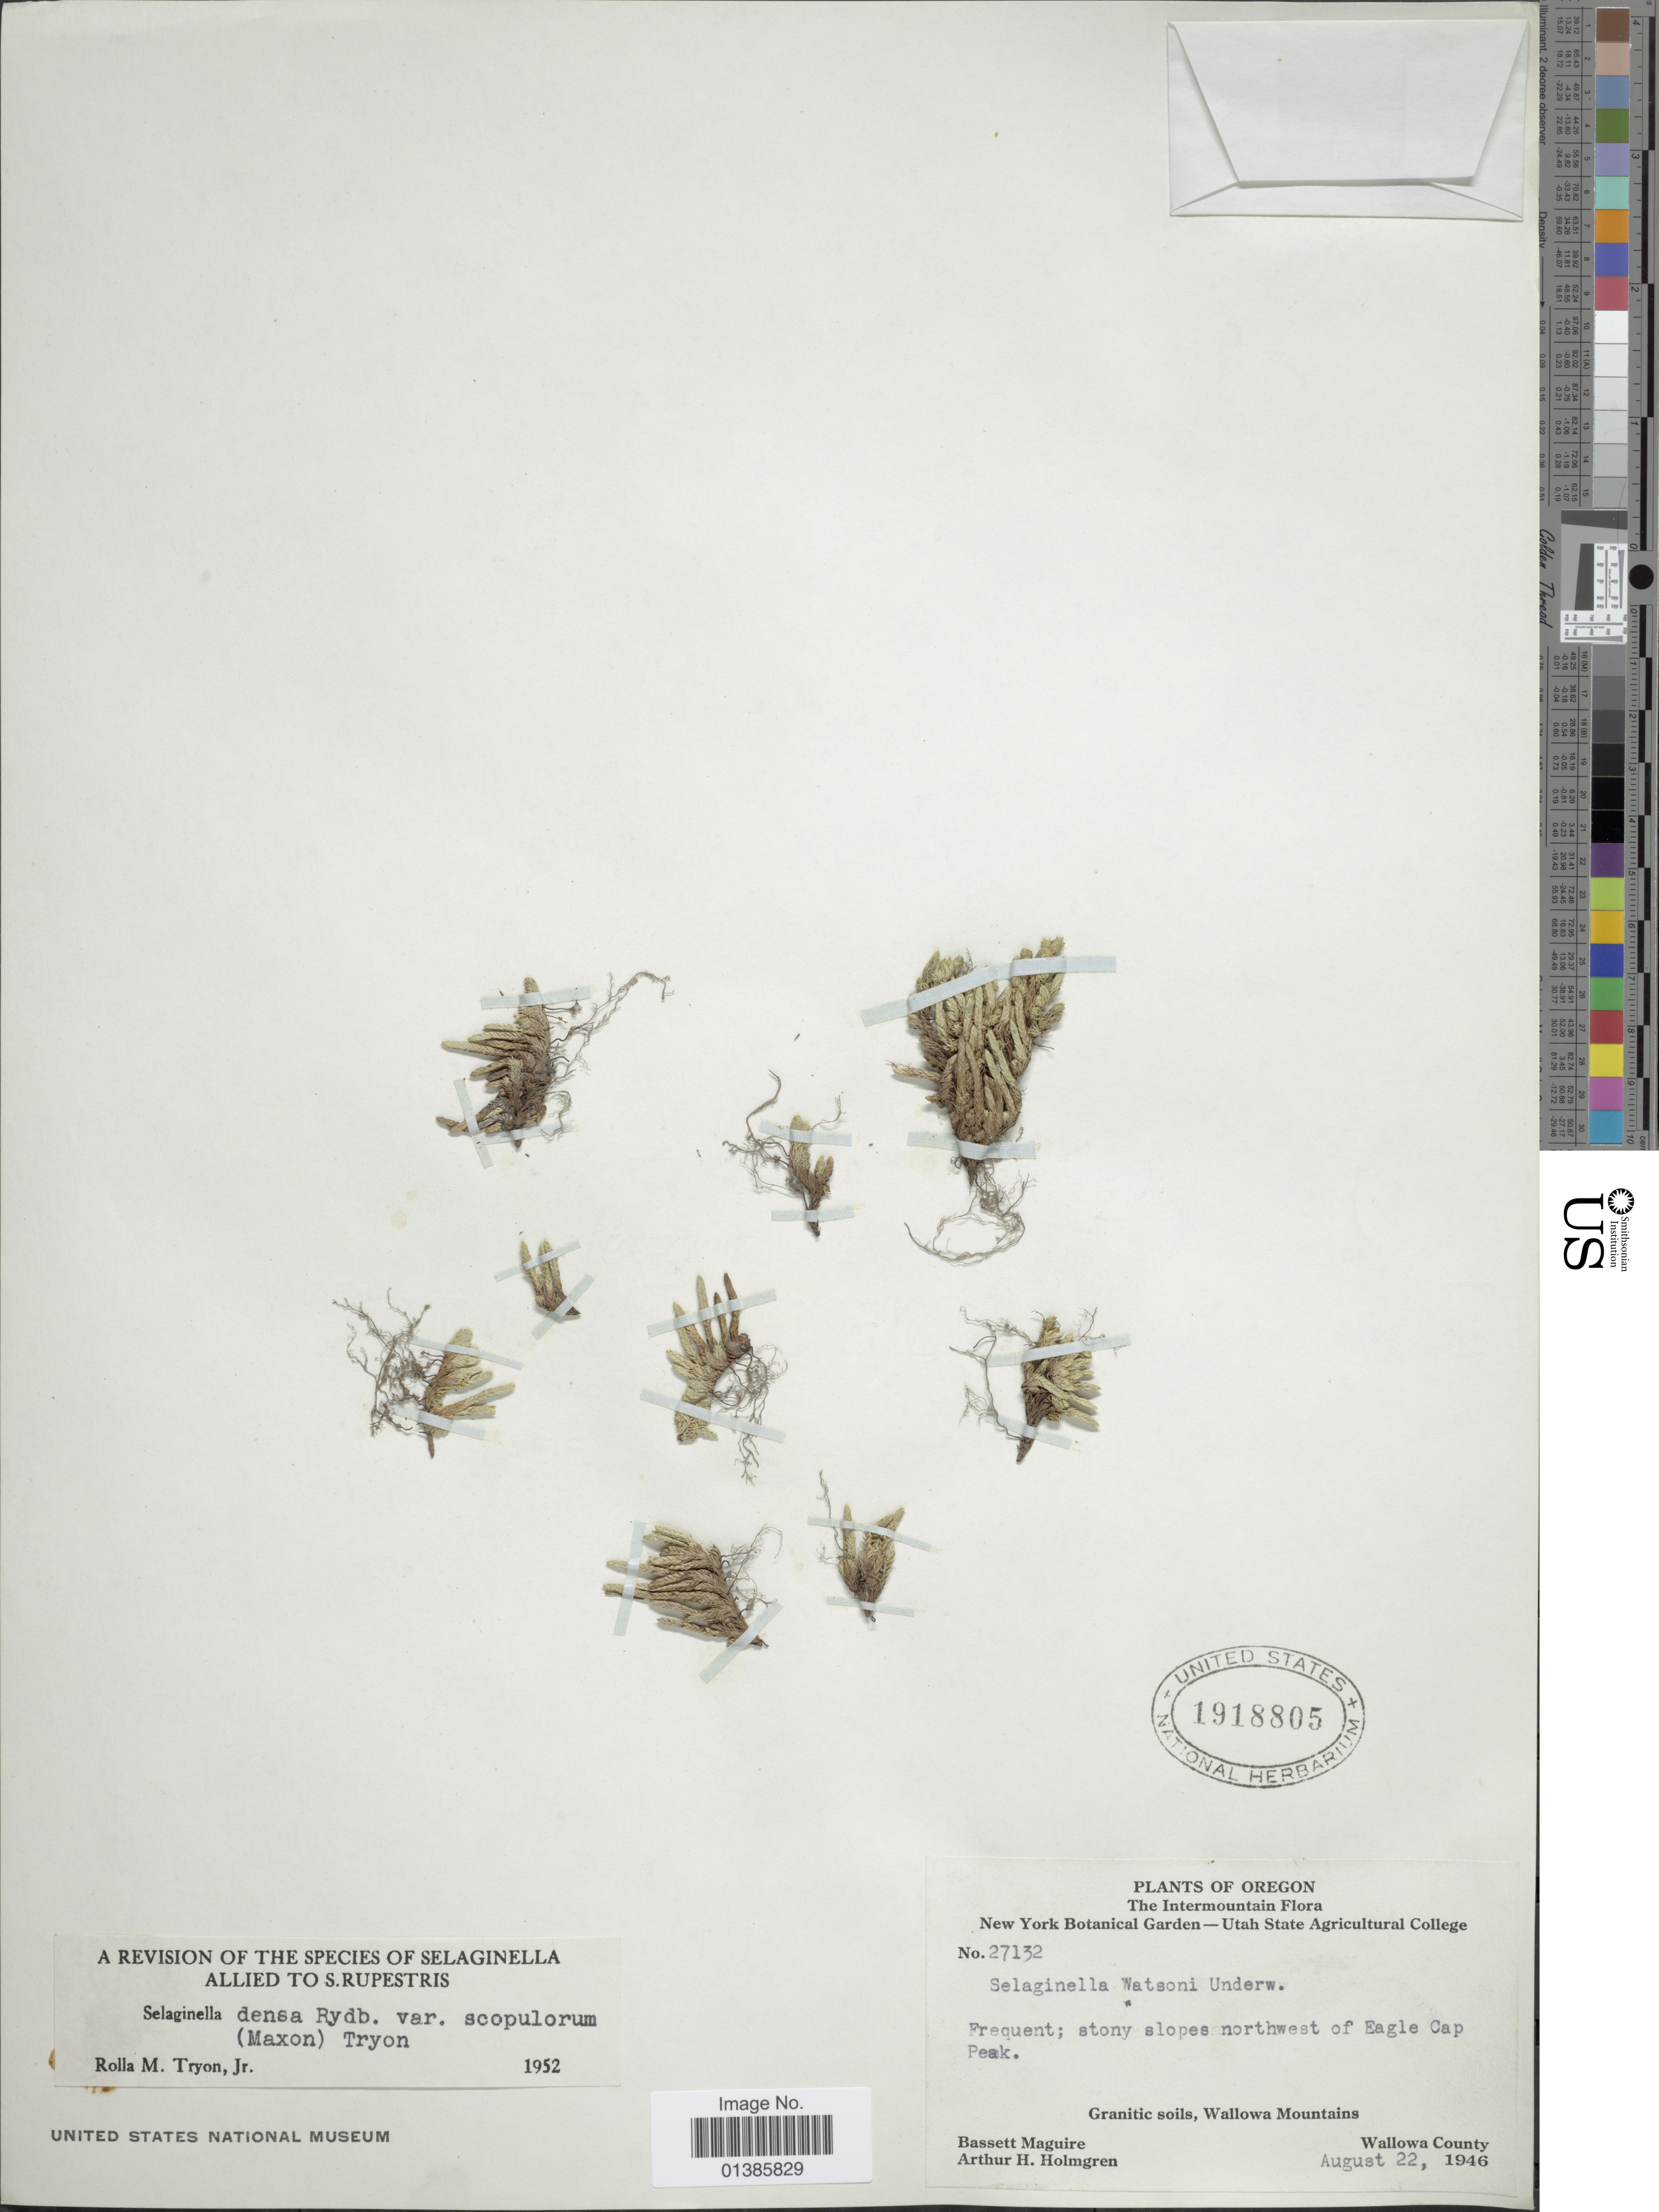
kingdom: Plantae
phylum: Tracheophyta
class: Lycopodiopsida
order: Selaginellales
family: Selaginellaceae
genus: Selaginella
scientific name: Selaginella densa var. scopulorum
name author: (Maxon) R.M. Tryon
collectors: B. Maguire & A. H. Holmgren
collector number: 27132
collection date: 1946-08-22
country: United States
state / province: Oregon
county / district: Wallowa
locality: The Intermountain Flora. Frequent; stony slopes northwest of Eagle Cap Peak. Granitic soils, Wallowa Mountains. Wallowa County.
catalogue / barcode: US 1918805